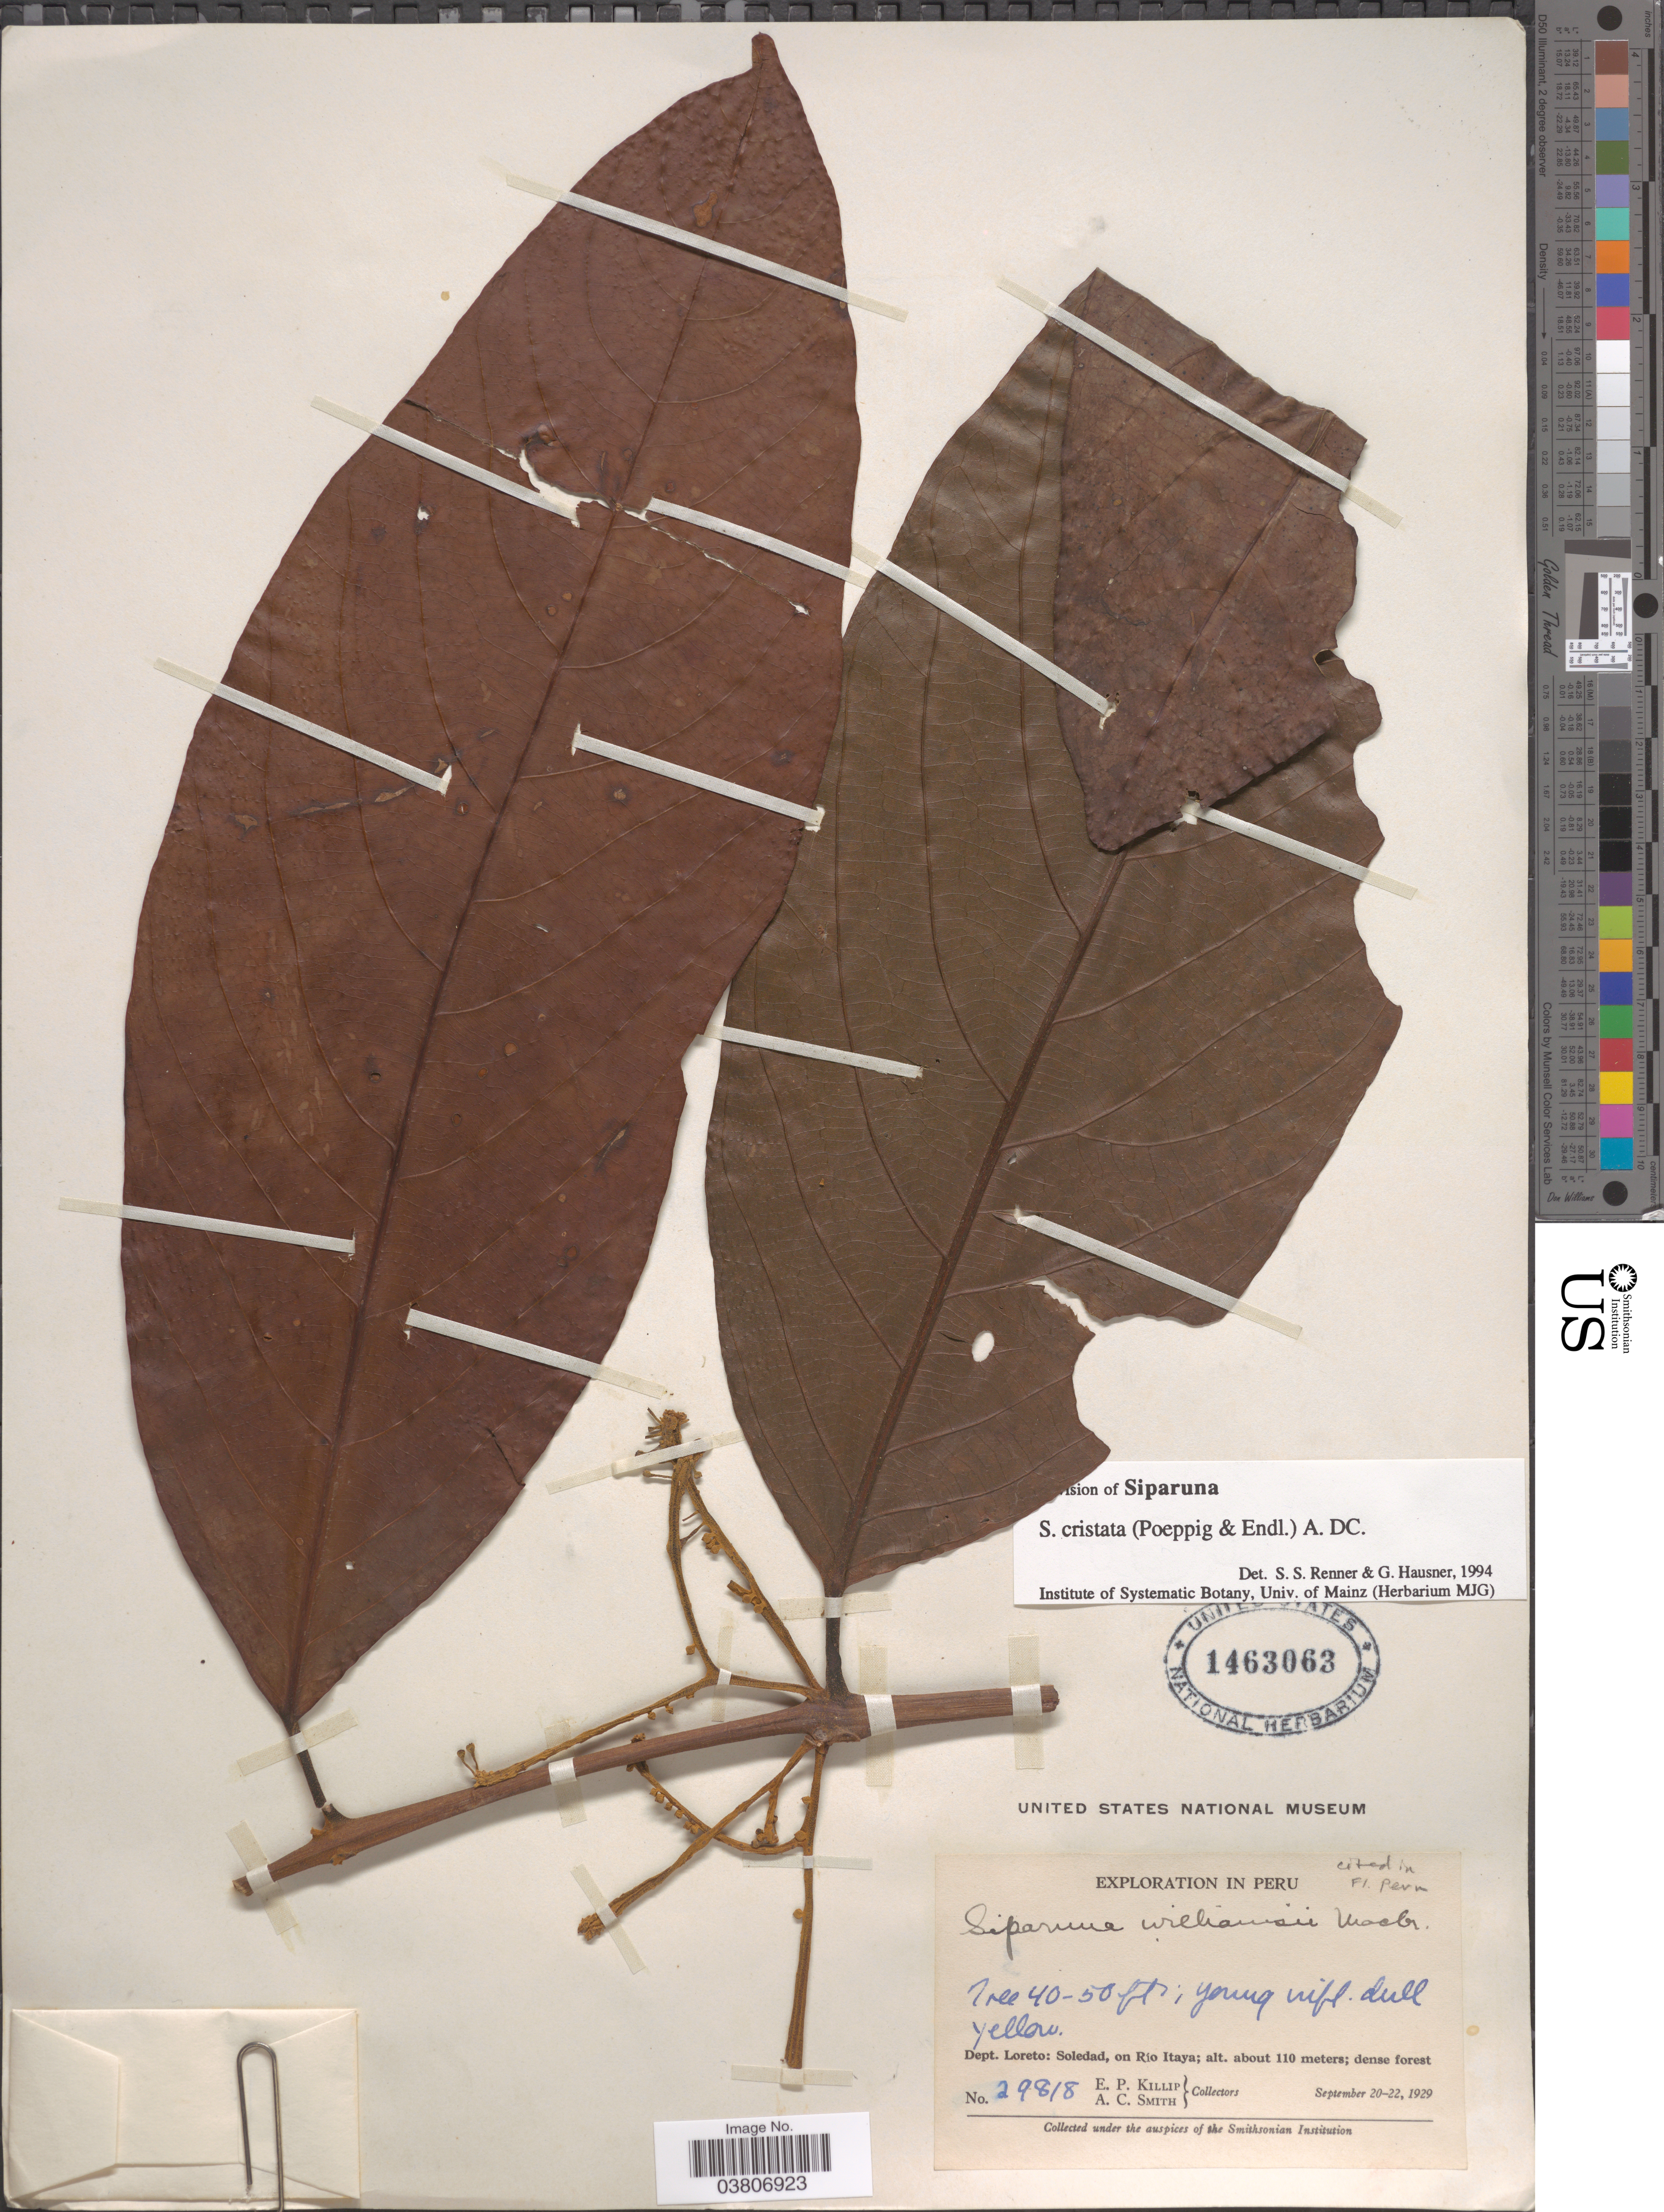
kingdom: Plantae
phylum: Tracheophyta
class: Magnoliopsida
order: Laurales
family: Siparunaceae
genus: Siparuna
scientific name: Siparuna cristata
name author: (Poepp. & Endl.) A. DC.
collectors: E. P. Killip & A. C. Smith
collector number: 29818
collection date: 1929-09-20/1929-09-22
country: Peru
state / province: Loreto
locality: Dept. Loreto: Soledad, on Río Itaya.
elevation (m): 110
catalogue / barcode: US 1463063